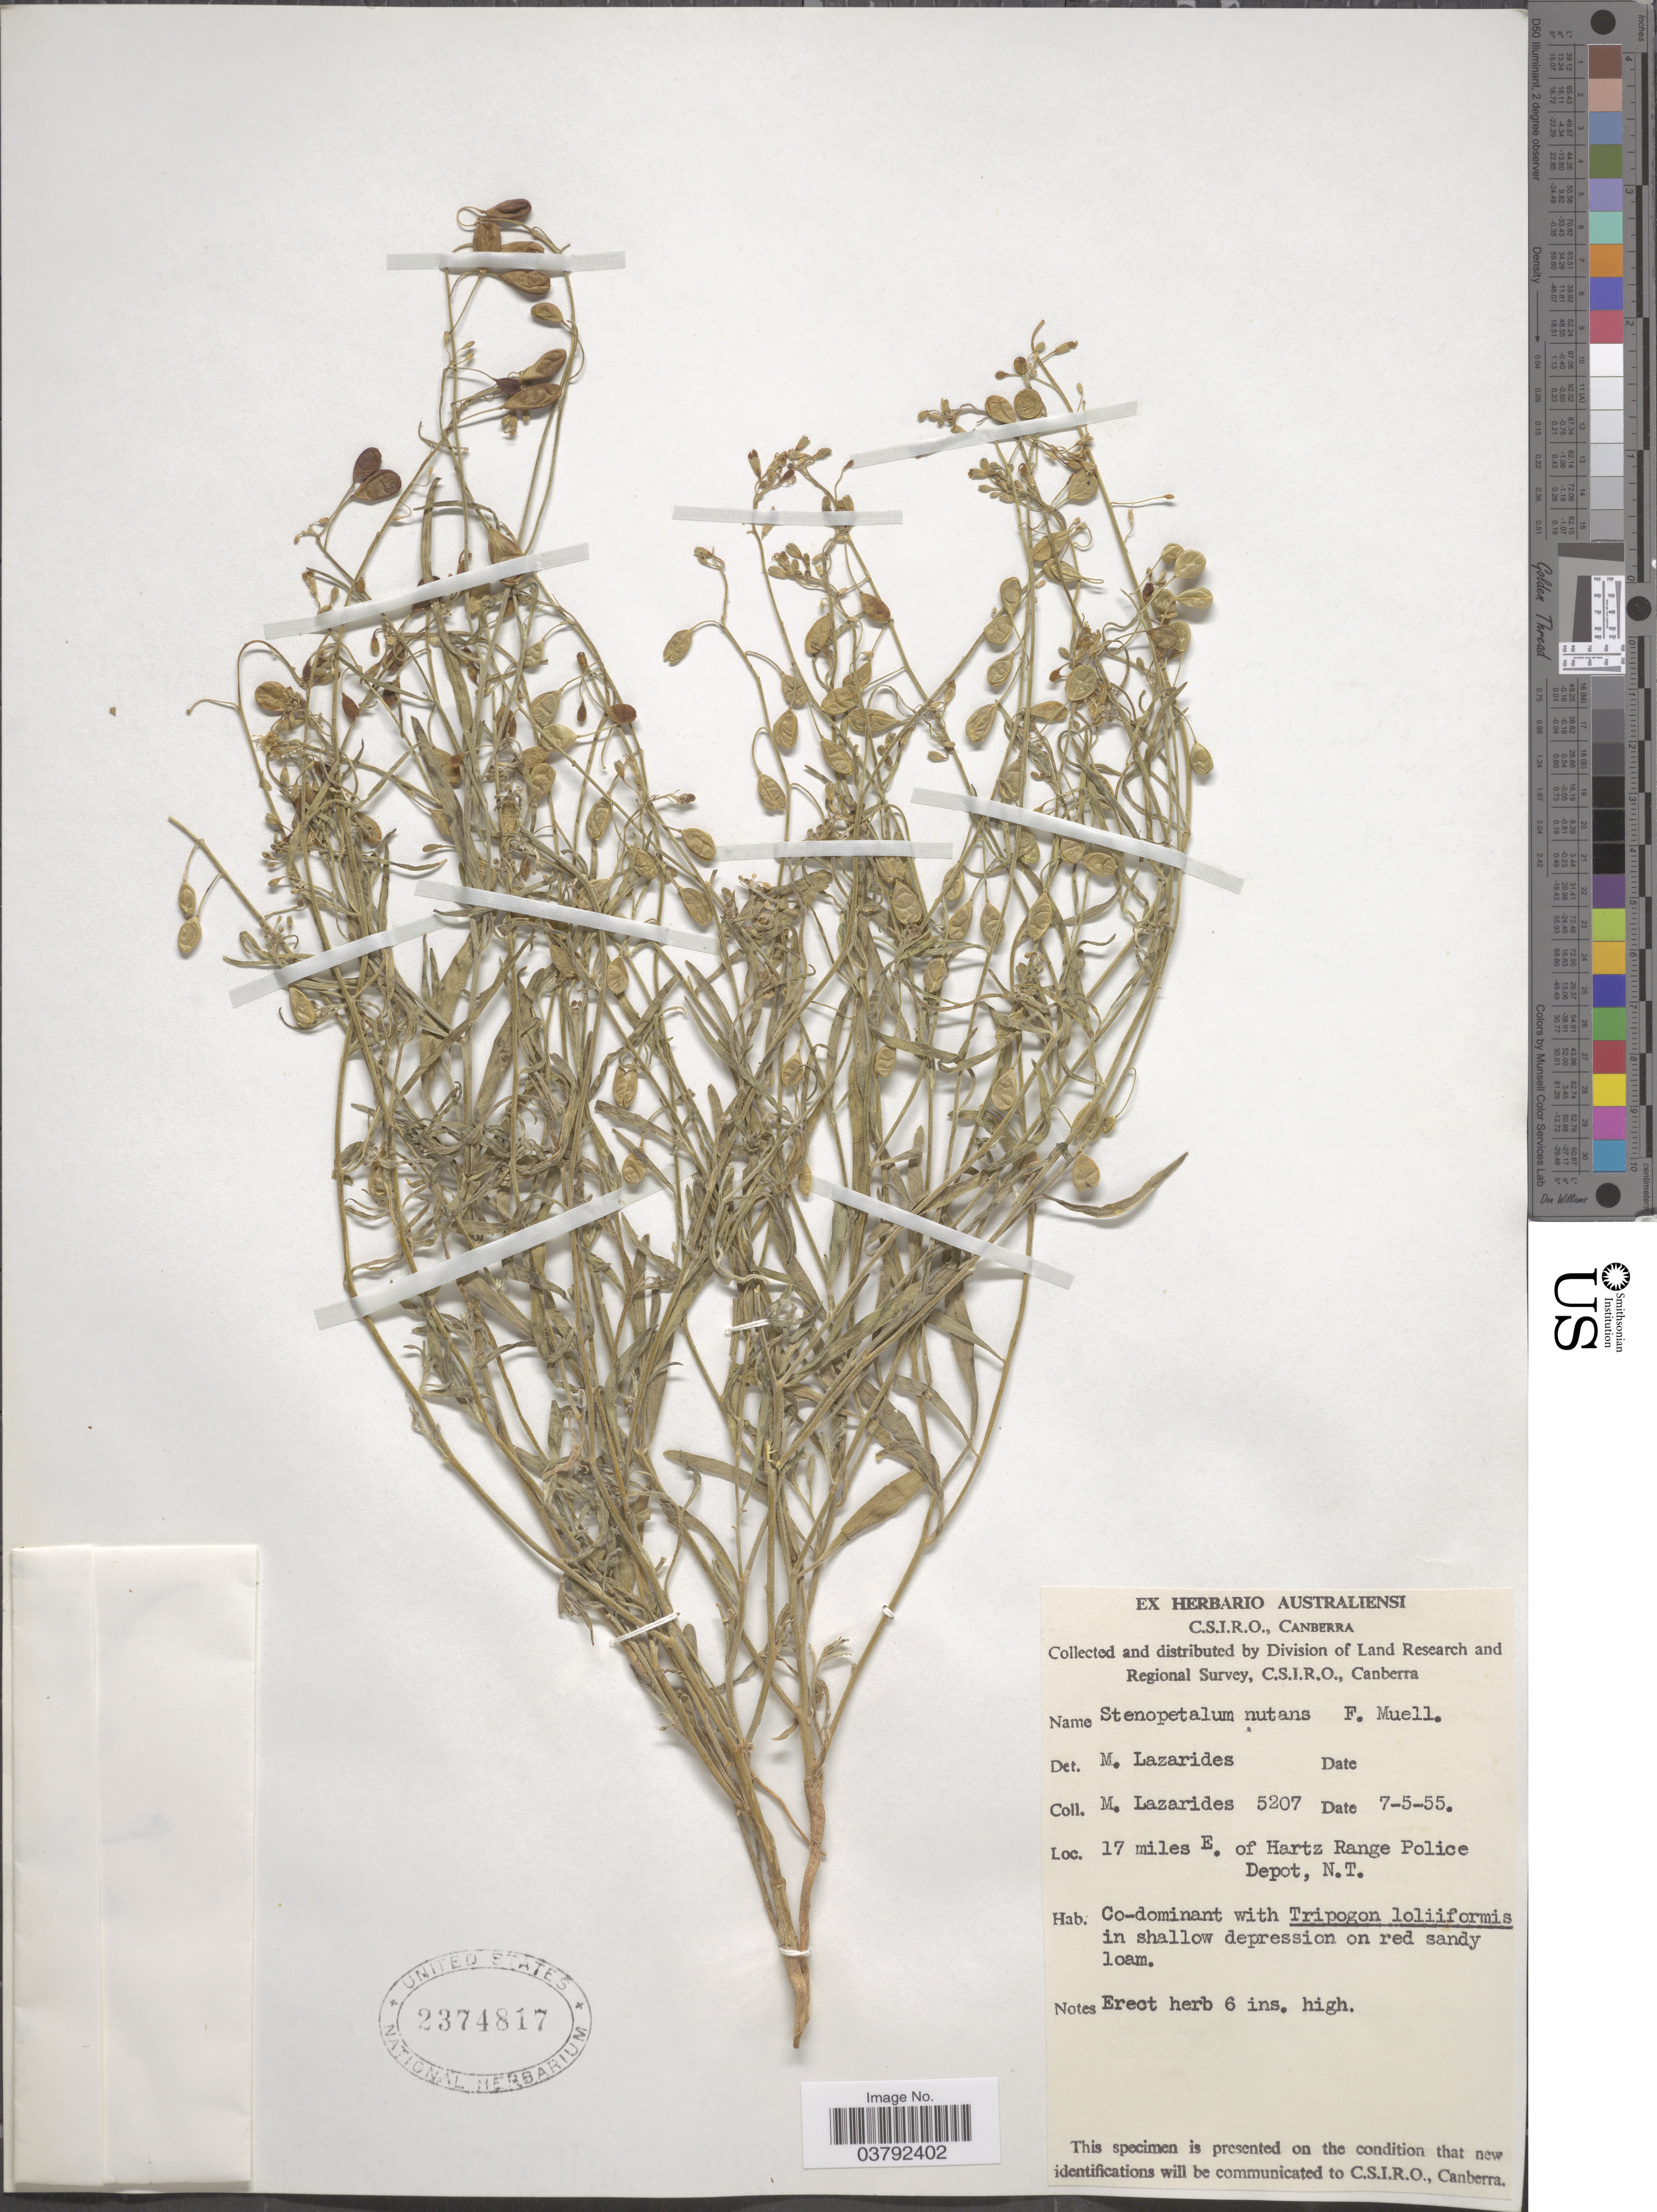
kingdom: Plantae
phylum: Tracheophyta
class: Magnoliopsida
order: Brassicales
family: Brassicaceae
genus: Stenopetalum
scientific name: Stenopetalum nutans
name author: F. Muell.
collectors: M. Lazarides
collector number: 5207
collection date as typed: Transcribed d/m/y: 7/5/55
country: Australia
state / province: Northern Territory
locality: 17 miles E. of Hartz Range Police Depot.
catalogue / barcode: US 2374817